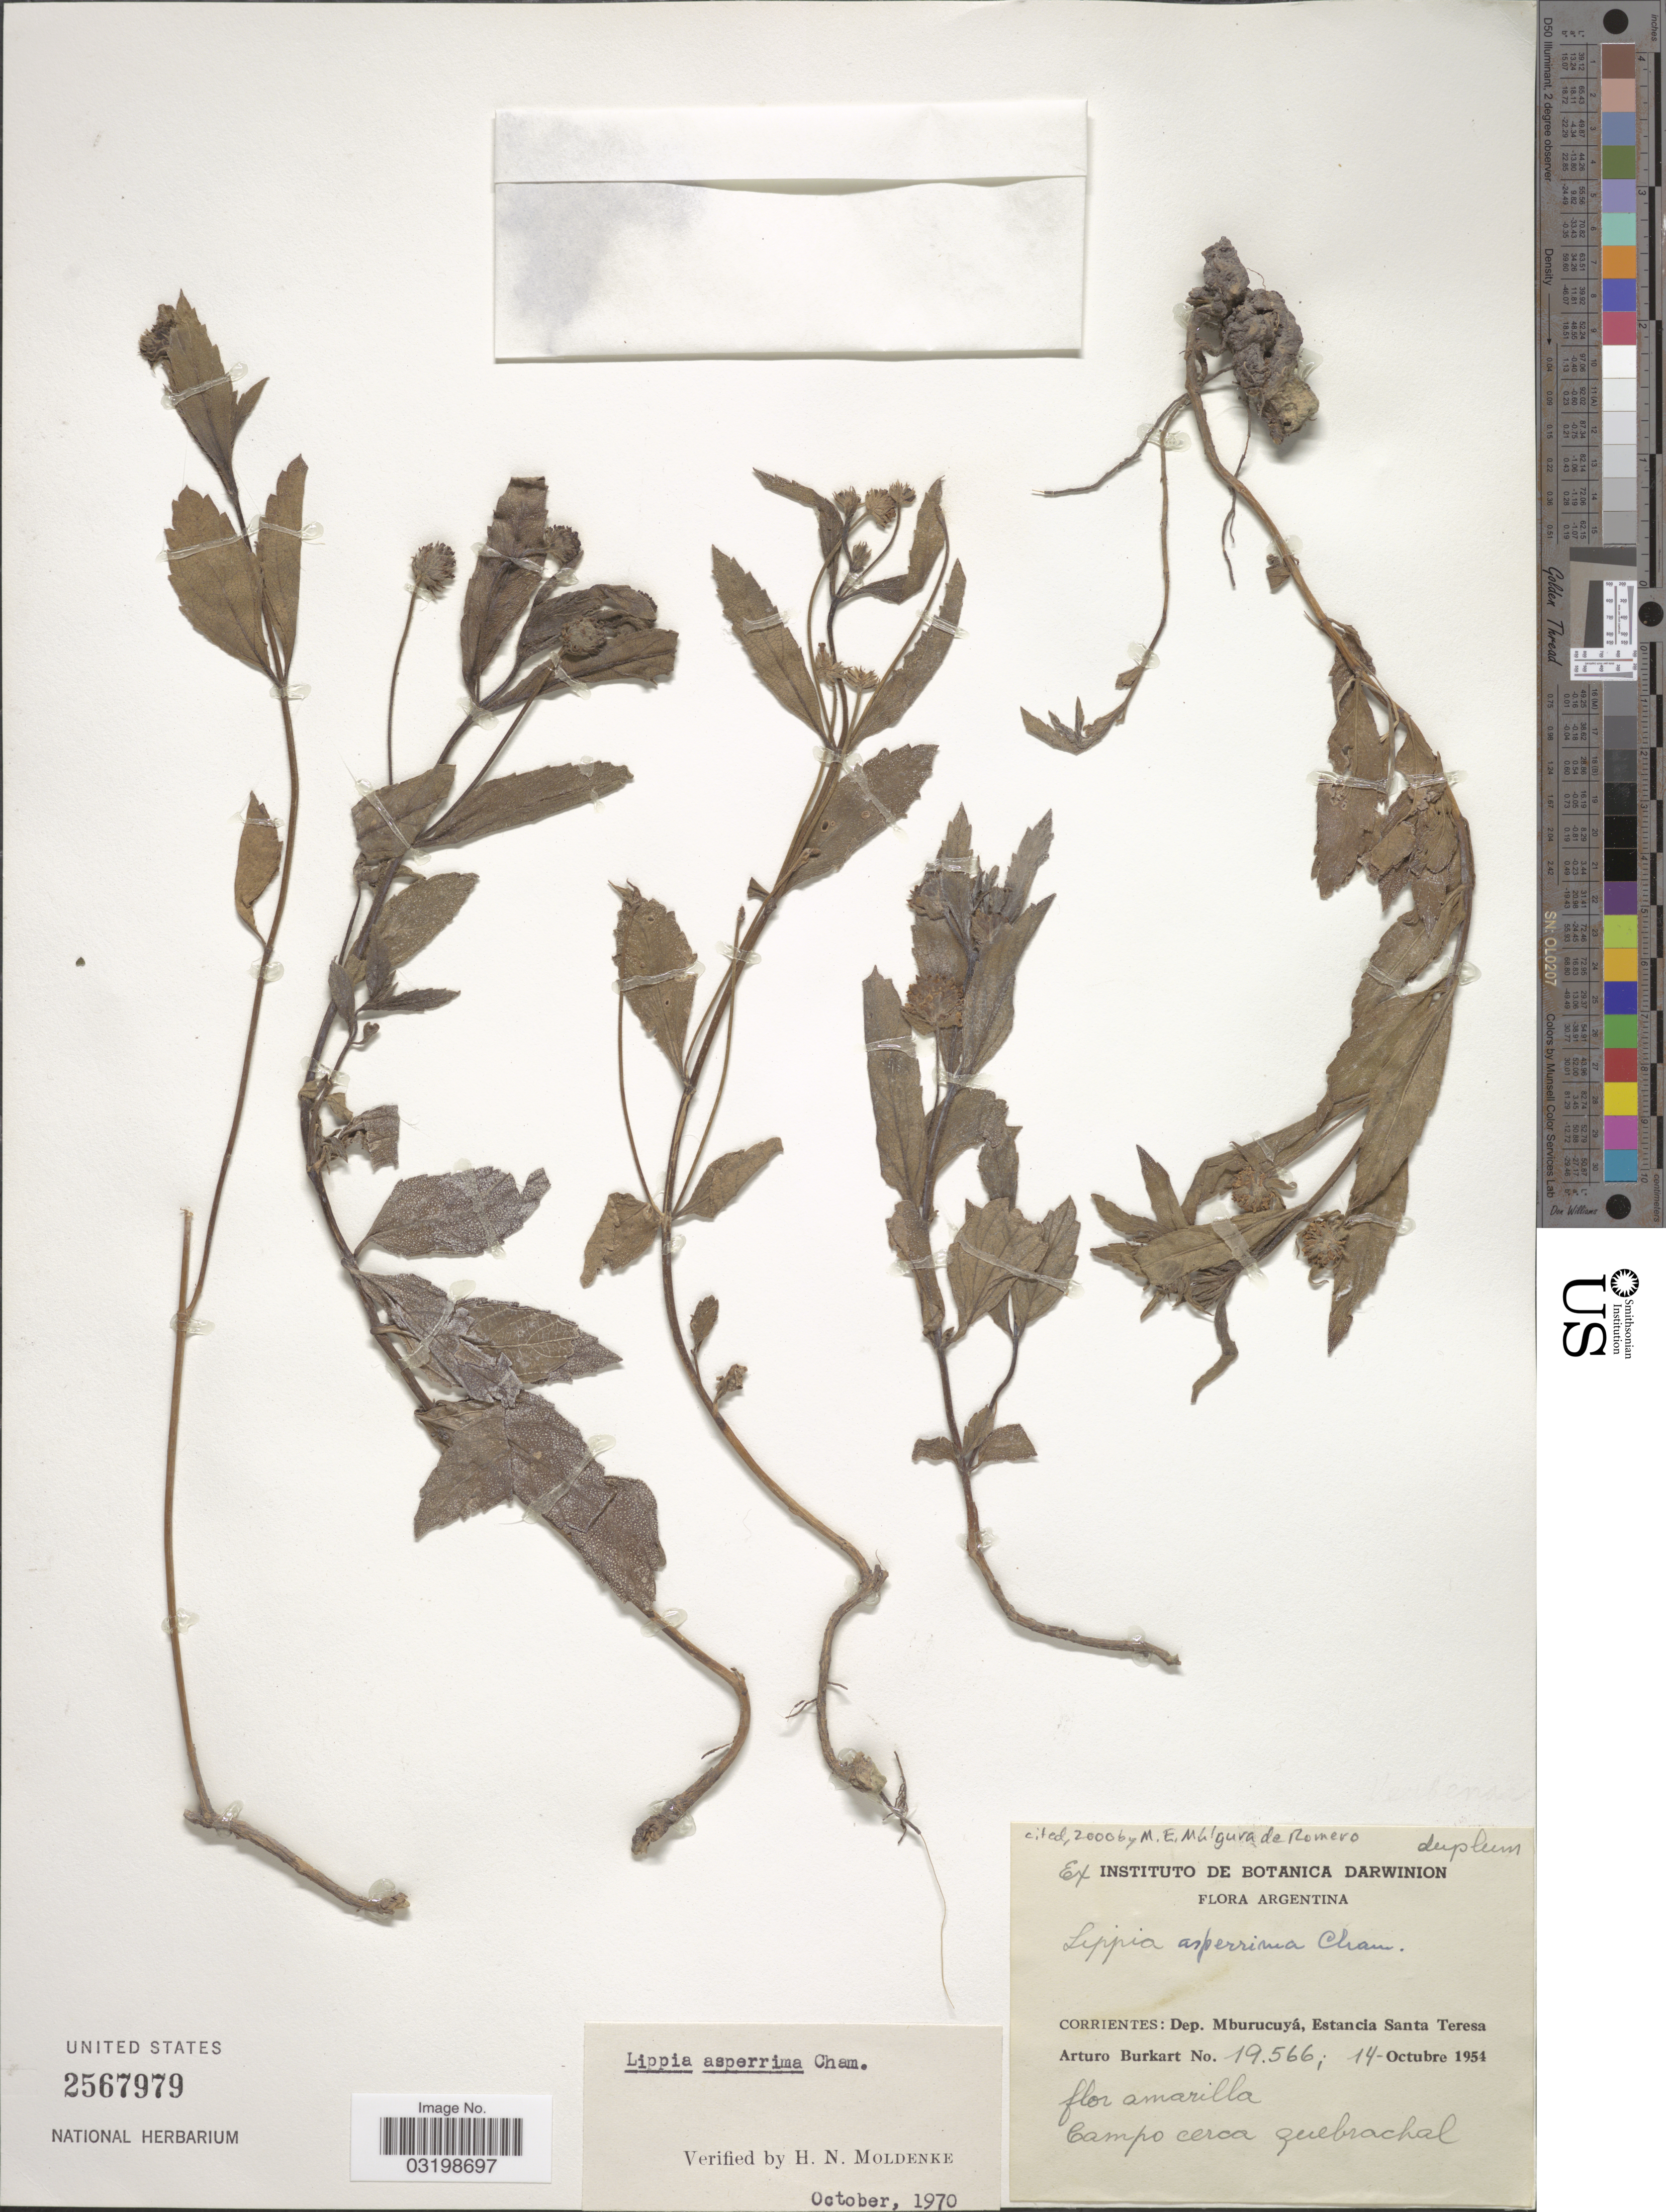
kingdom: Plantae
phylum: Tracheophyta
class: Magnoliopsida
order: Lamiales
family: Verbenaceae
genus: Lippia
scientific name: Lippia asperrima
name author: Cham.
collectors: A. E. Burkart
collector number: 19566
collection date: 1954-10-14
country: Argentina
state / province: Corrientes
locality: Dep. Mburucuyá, Estancia Santa Teresa.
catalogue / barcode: US 2567979